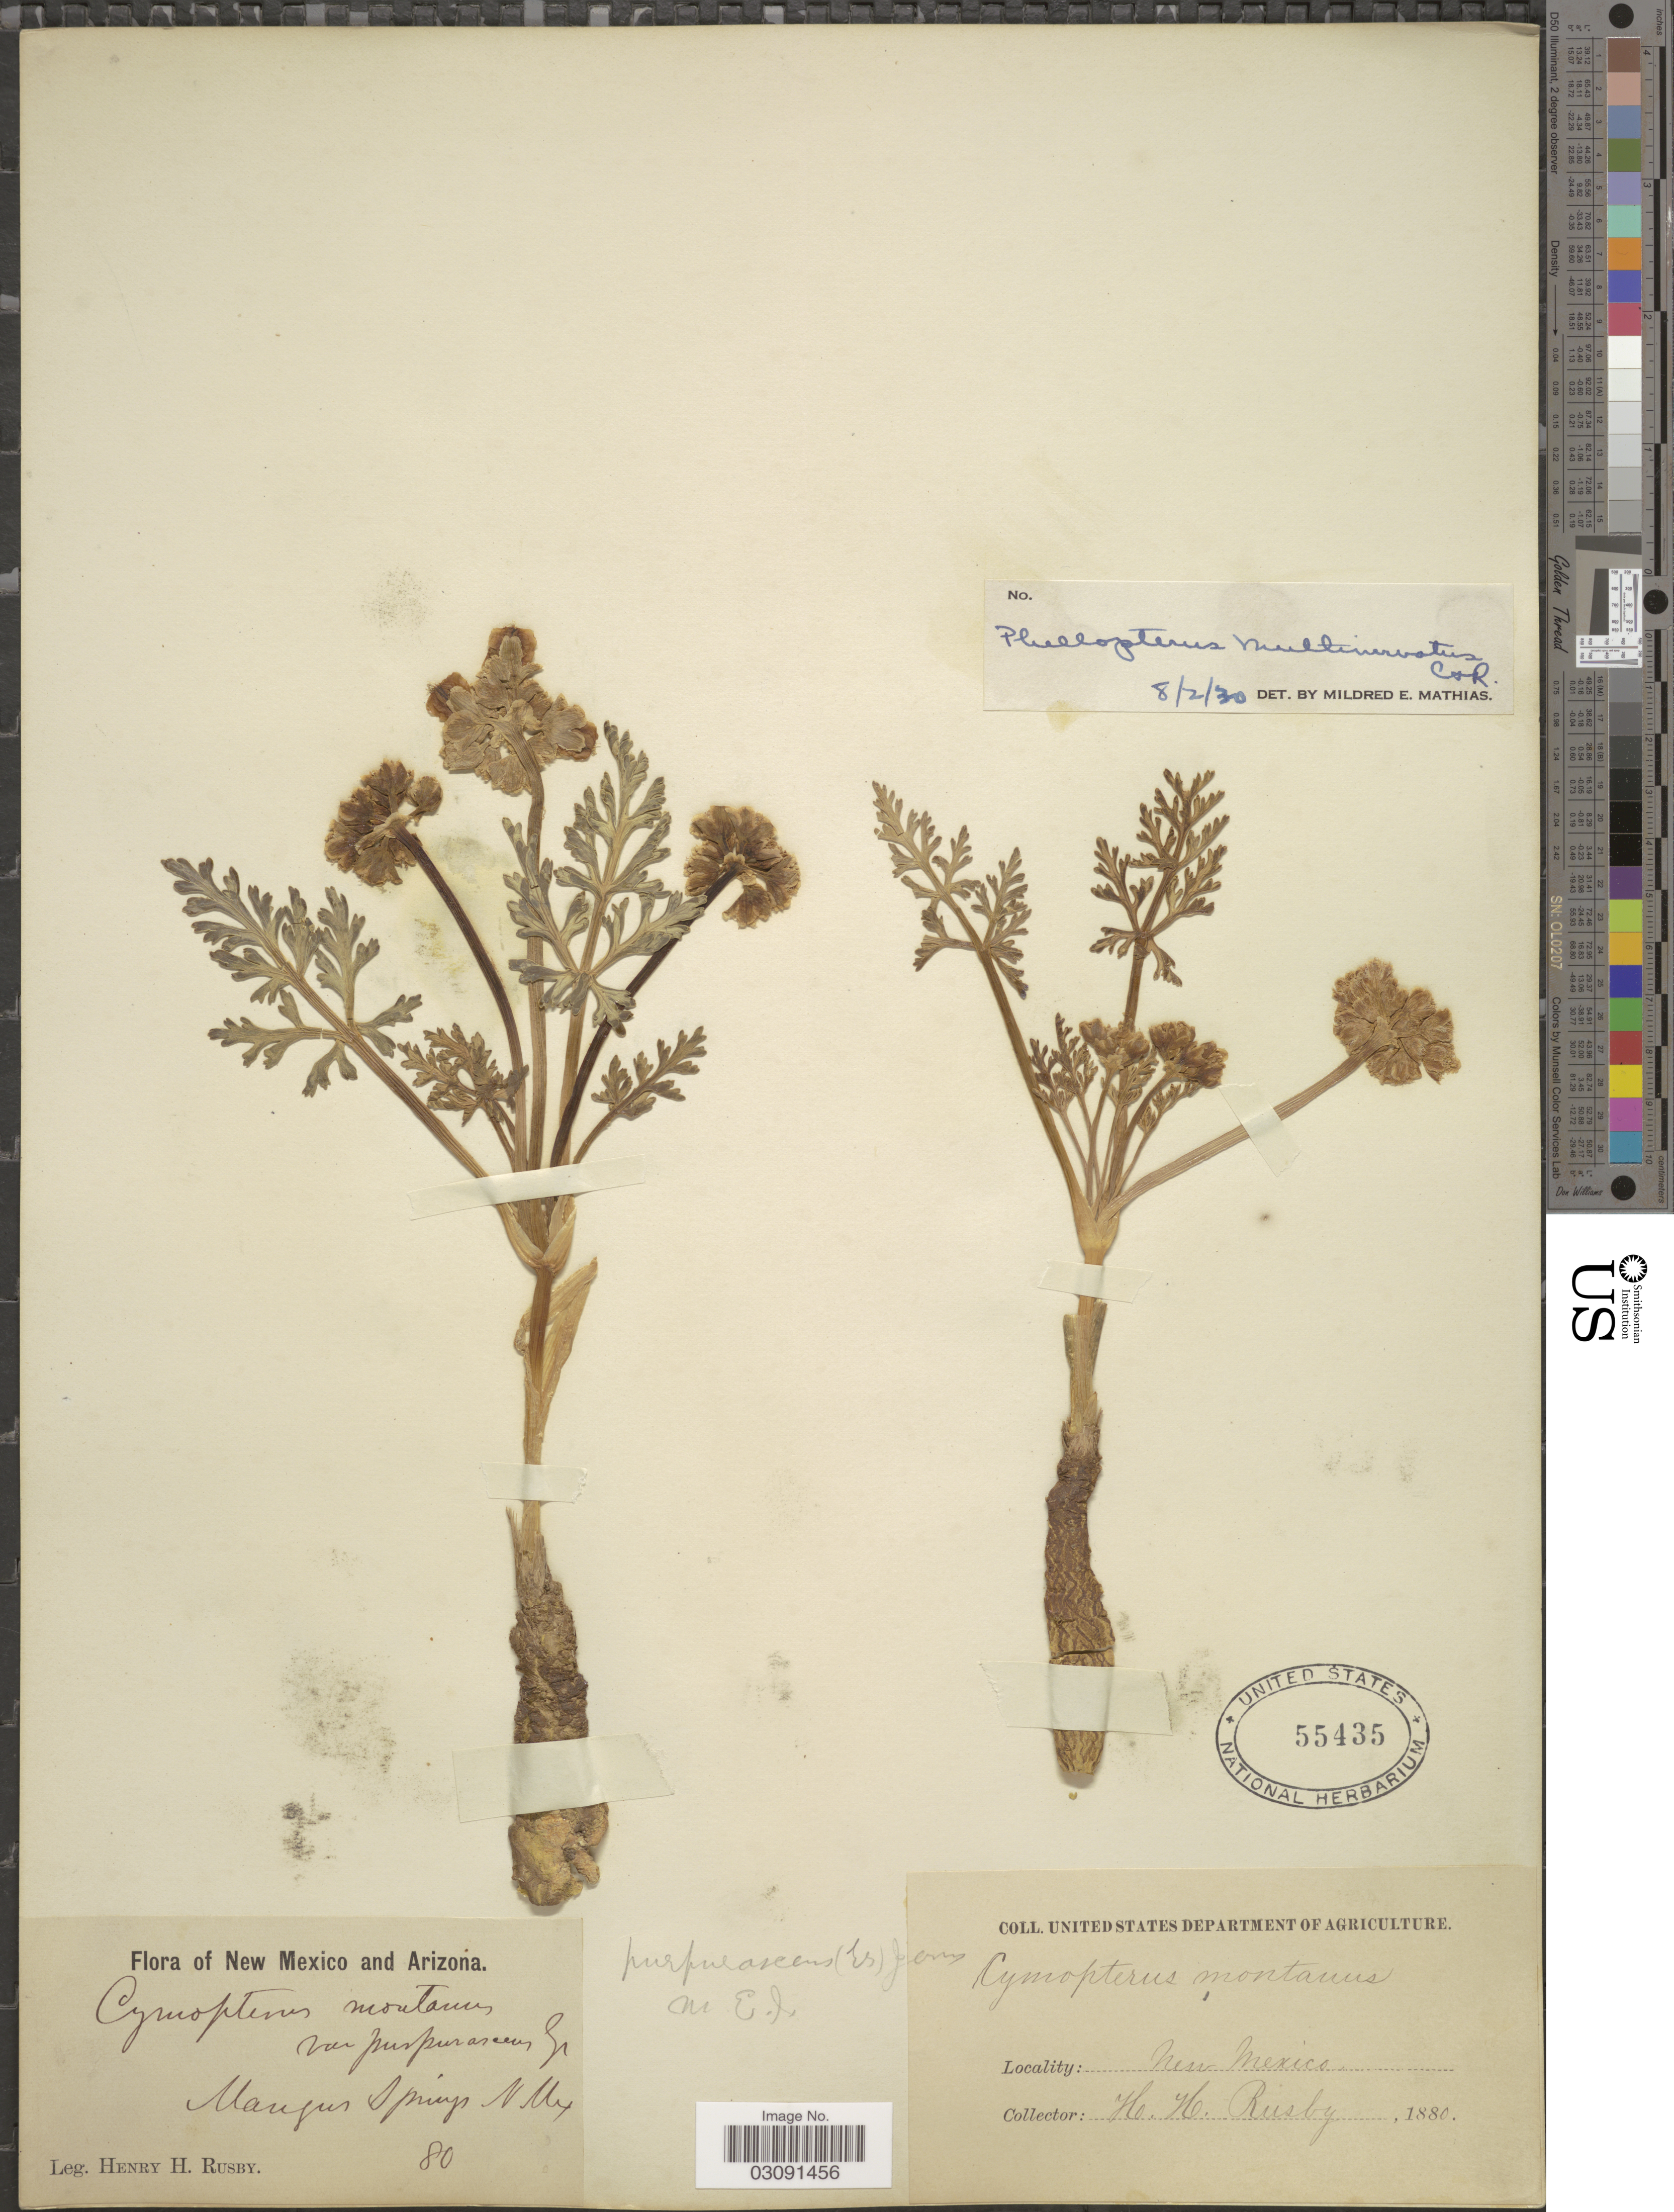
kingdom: Plantae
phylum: Tracheophyta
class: Magnoliopsida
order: Apiales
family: Apiaceae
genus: Cymopterus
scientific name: Cymopterus multinervatus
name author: (J.M. Coult.) Tidestr.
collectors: H. H. Rusby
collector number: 80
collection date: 1880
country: United States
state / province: New Mexico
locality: Mangas Springs. N. Mex.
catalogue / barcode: US 55435